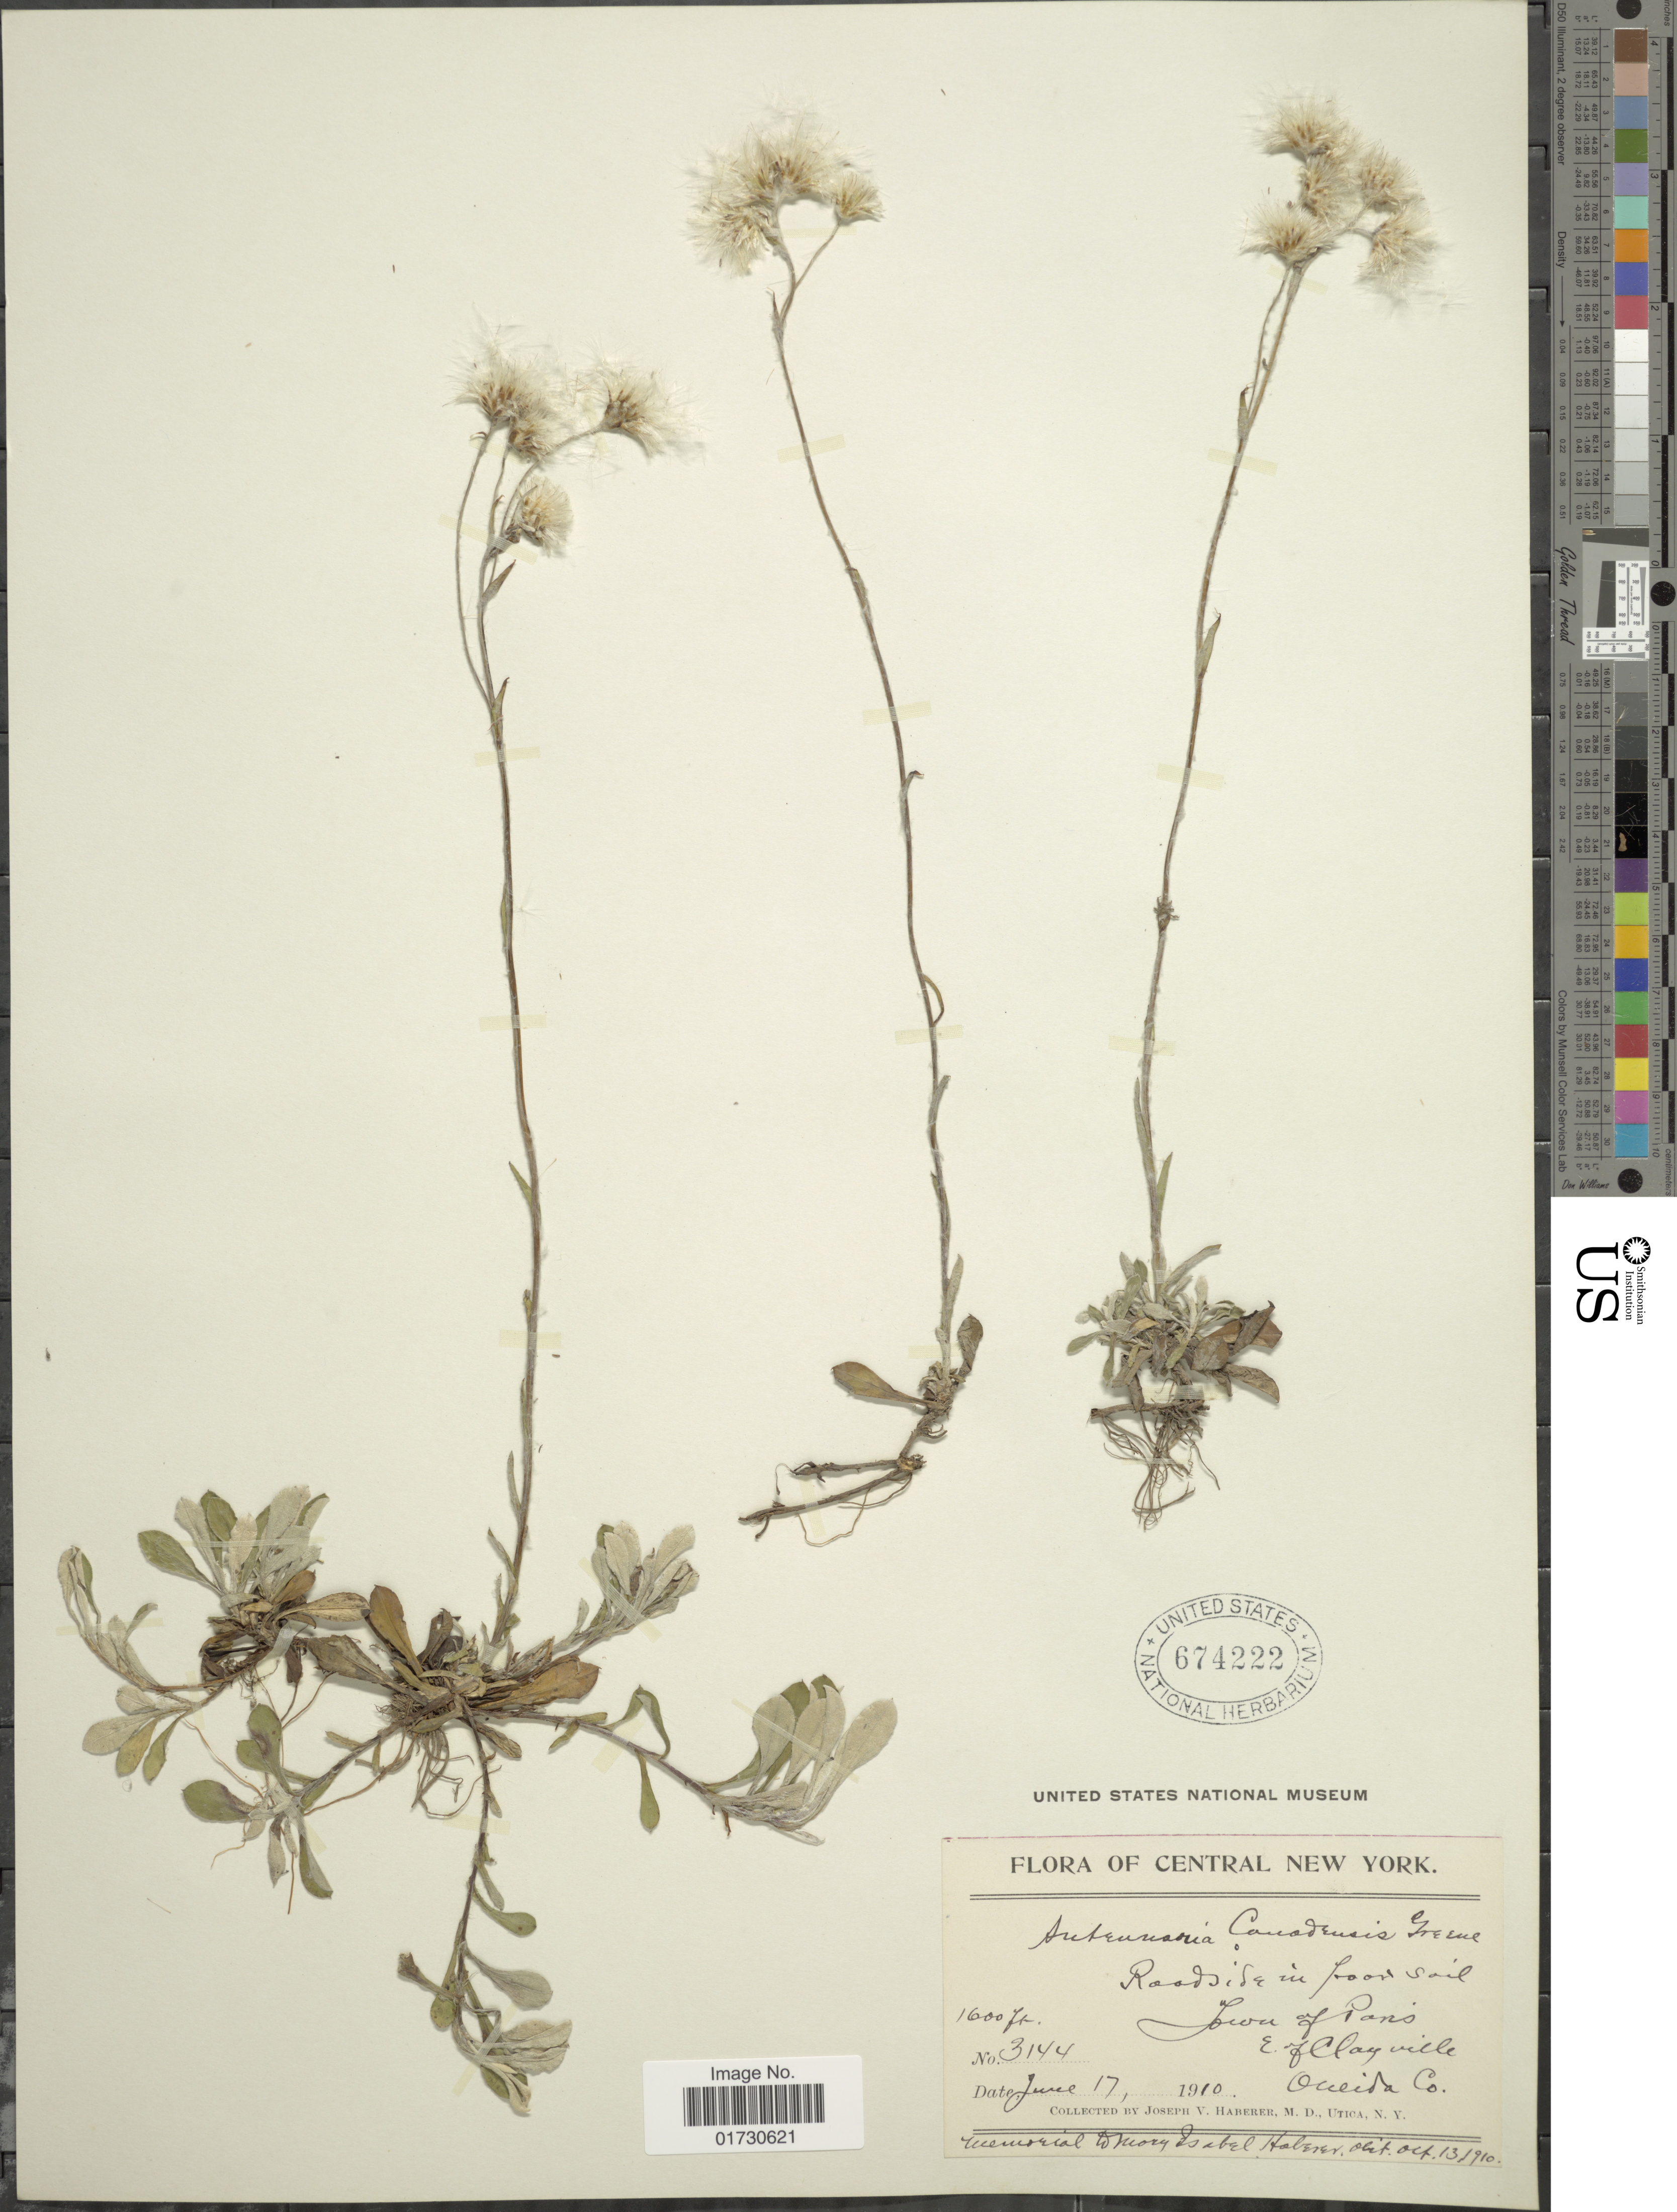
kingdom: Plantae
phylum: Tracheophyta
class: Magnoliopsida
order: Asterales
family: Asteraceae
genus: Antennaria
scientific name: Antennaria canadensis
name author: Greene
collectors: J. V. Haberer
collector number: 3144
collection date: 1910-06-17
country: United States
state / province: New York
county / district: Oneida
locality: Central New York, town of Paris, E. of Clayville, Oneida Co.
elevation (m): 488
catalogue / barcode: US 674222